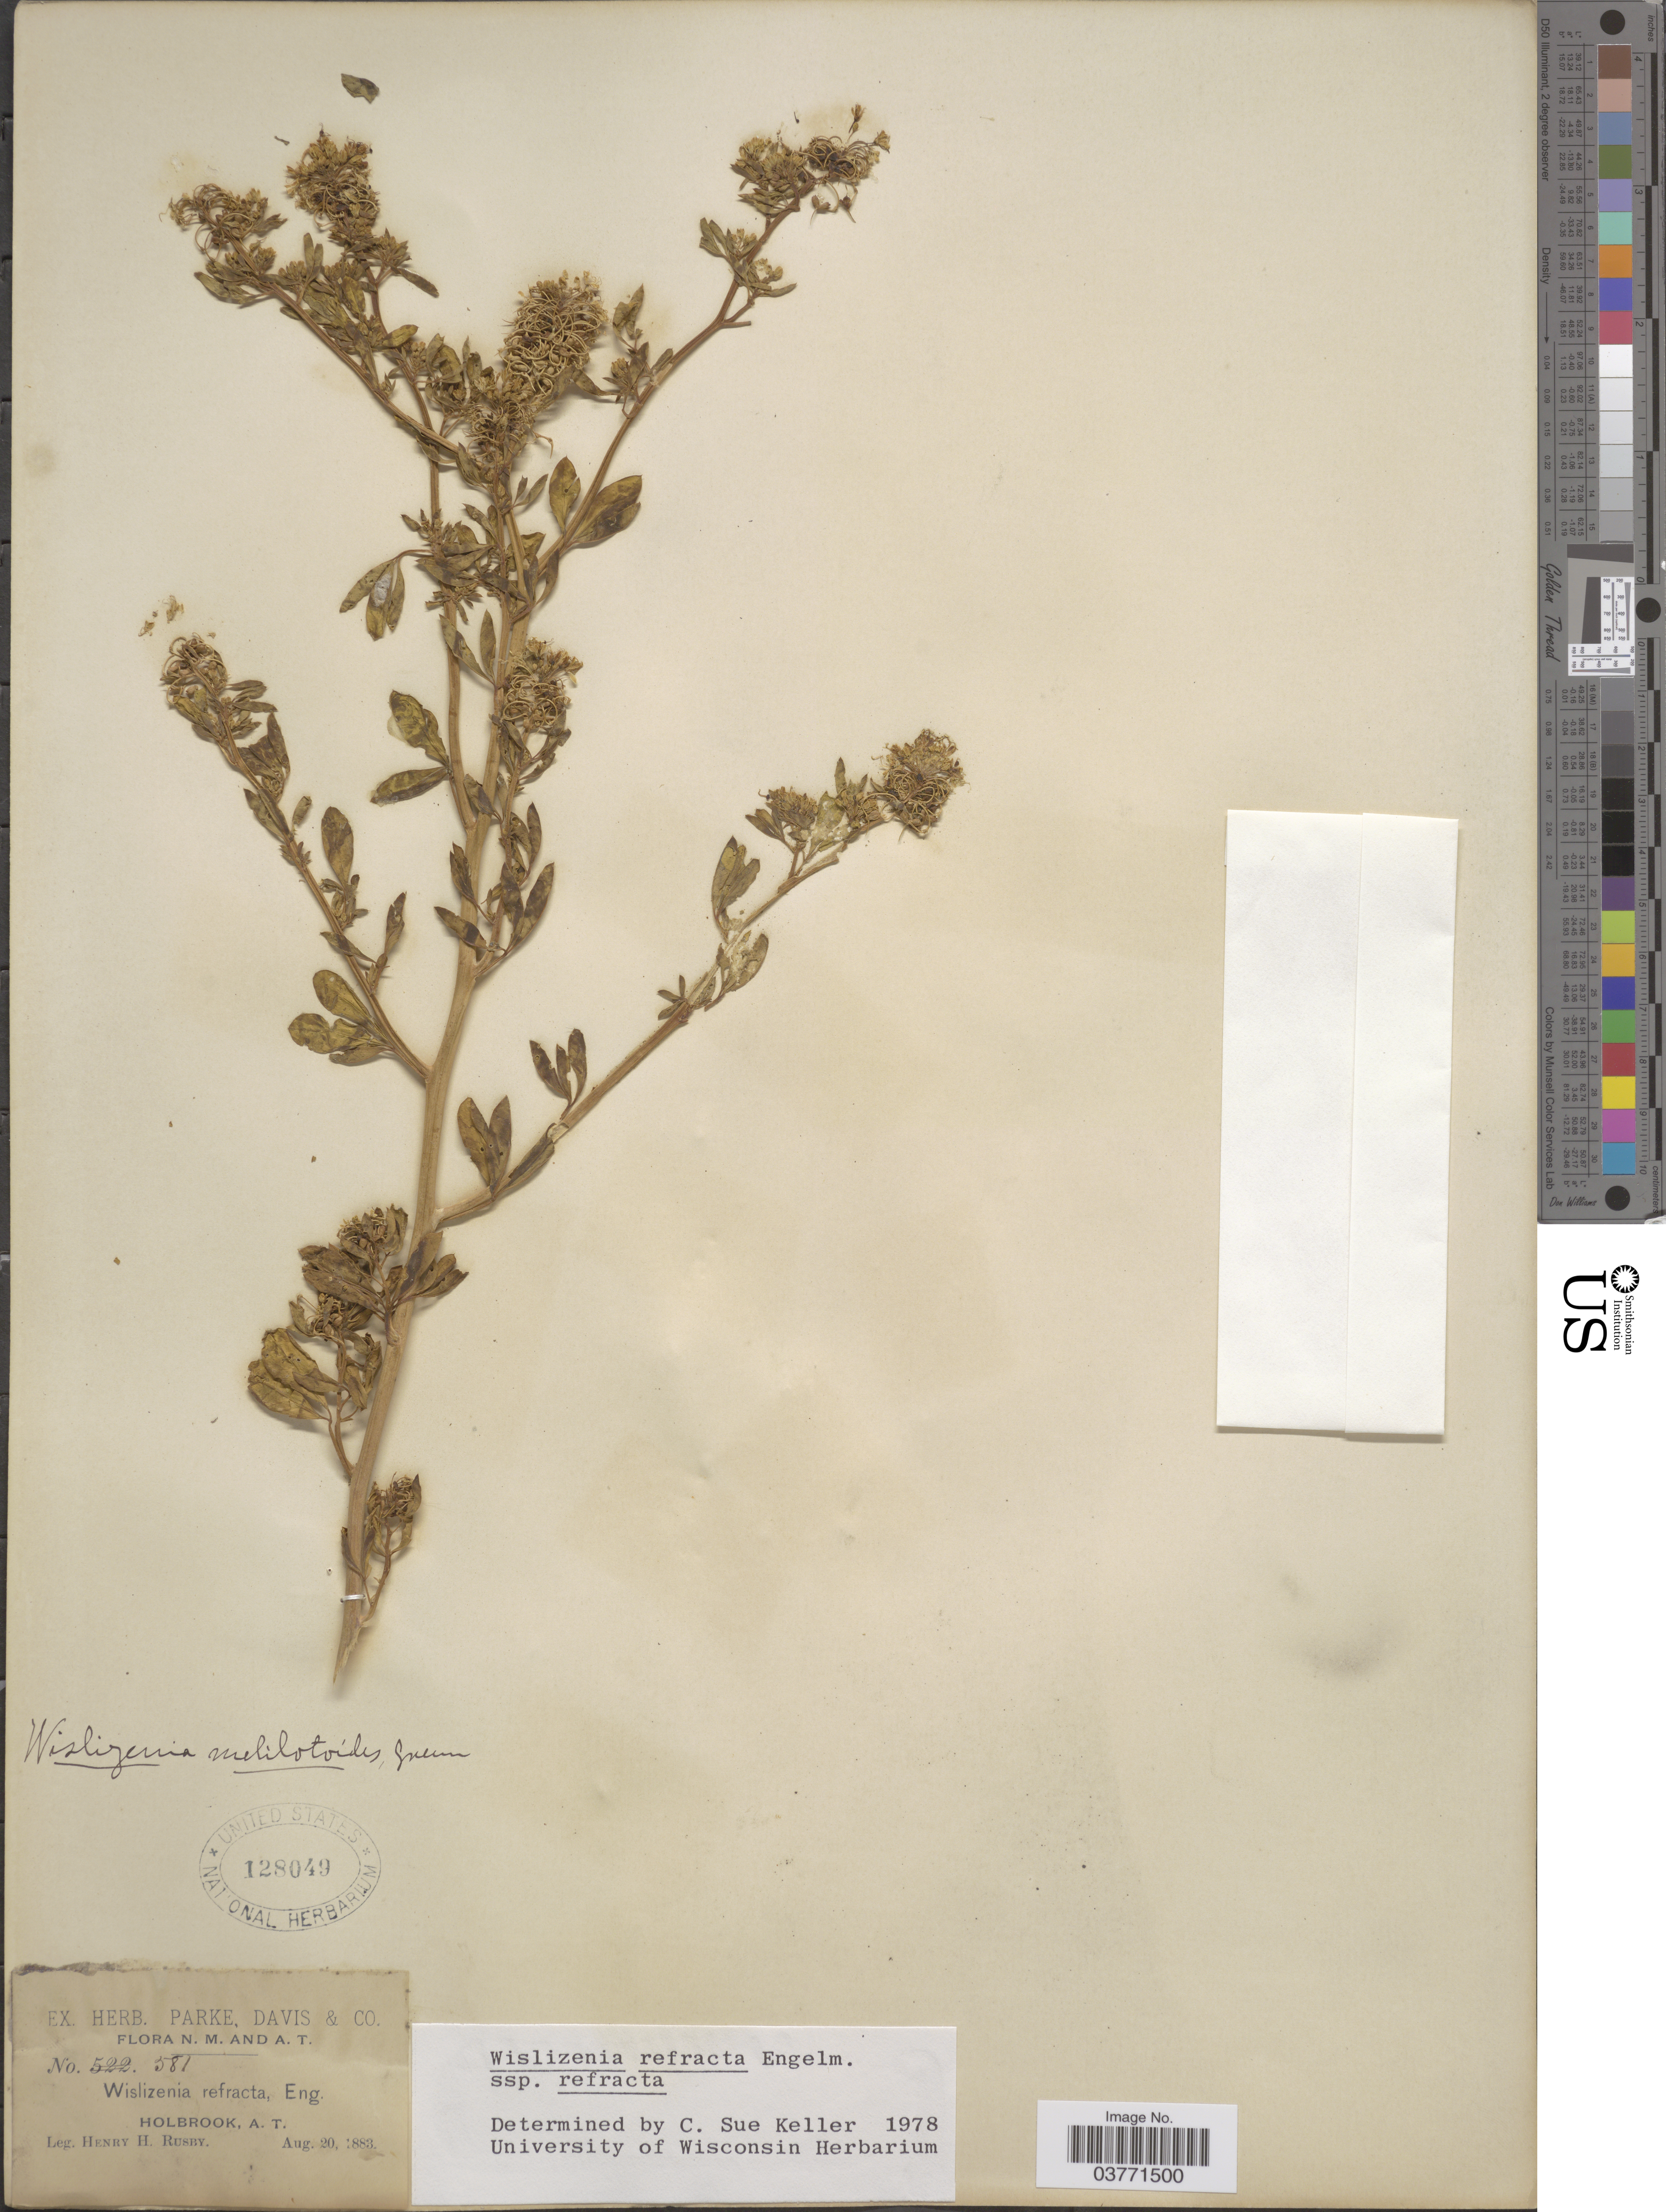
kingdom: Plantae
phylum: Tracheophyta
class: Magnoliopsida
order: Brassicales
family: Cleomaceae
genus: Cleomella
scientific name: Cleomella refracta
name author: (Engelm.) J.C. Hall & Roalson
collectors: H. H. Rusby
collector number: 581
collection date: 1883-08-20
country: United States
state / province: New Mexico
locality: Holbrook, A.T.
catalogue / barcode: US 128049